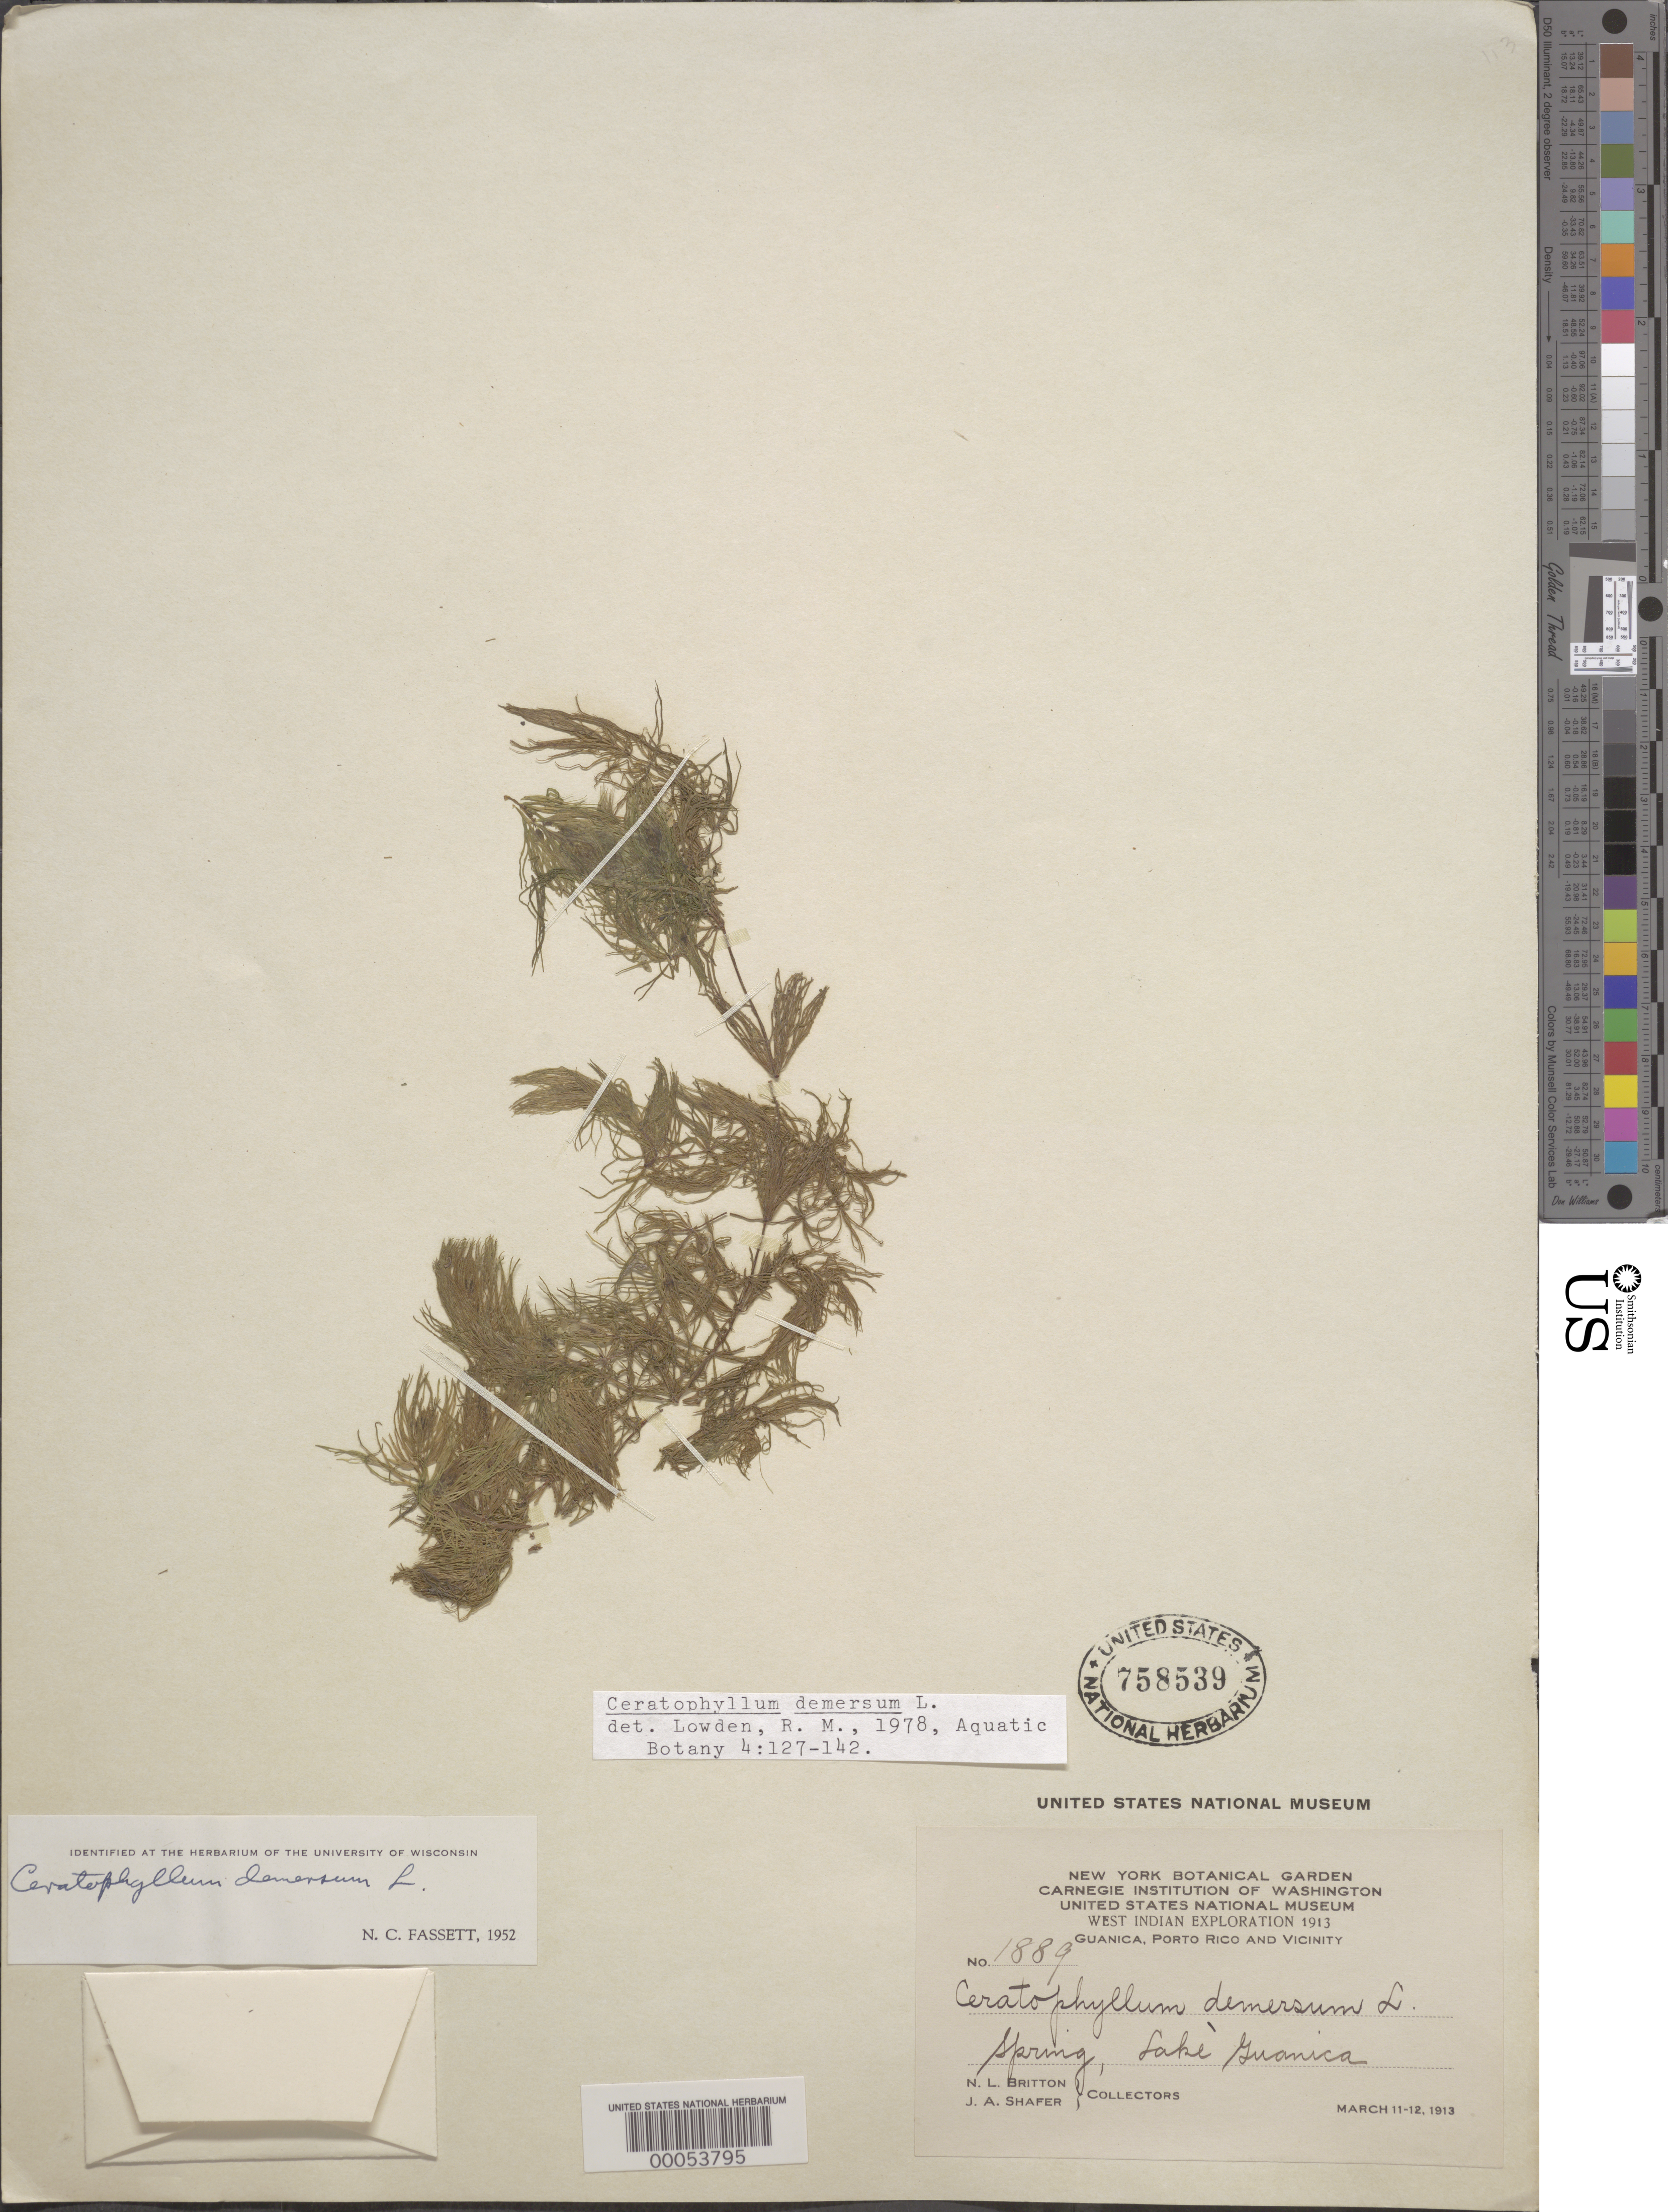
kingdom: Plantae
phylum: Tracheophyta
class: Magnoliopsida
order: Ceratophyllales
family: Ceratophyllaceae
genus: Ceratophyllum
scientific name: Ceratophyllum demersum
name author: L.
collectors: N. Britton & J. A. Shafer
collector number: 1889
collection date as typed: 11 Mar 1913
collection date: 1913-03-11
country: Cuba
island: Greater Antilles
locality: Spring at Lake Guanica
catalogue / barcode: US 758539